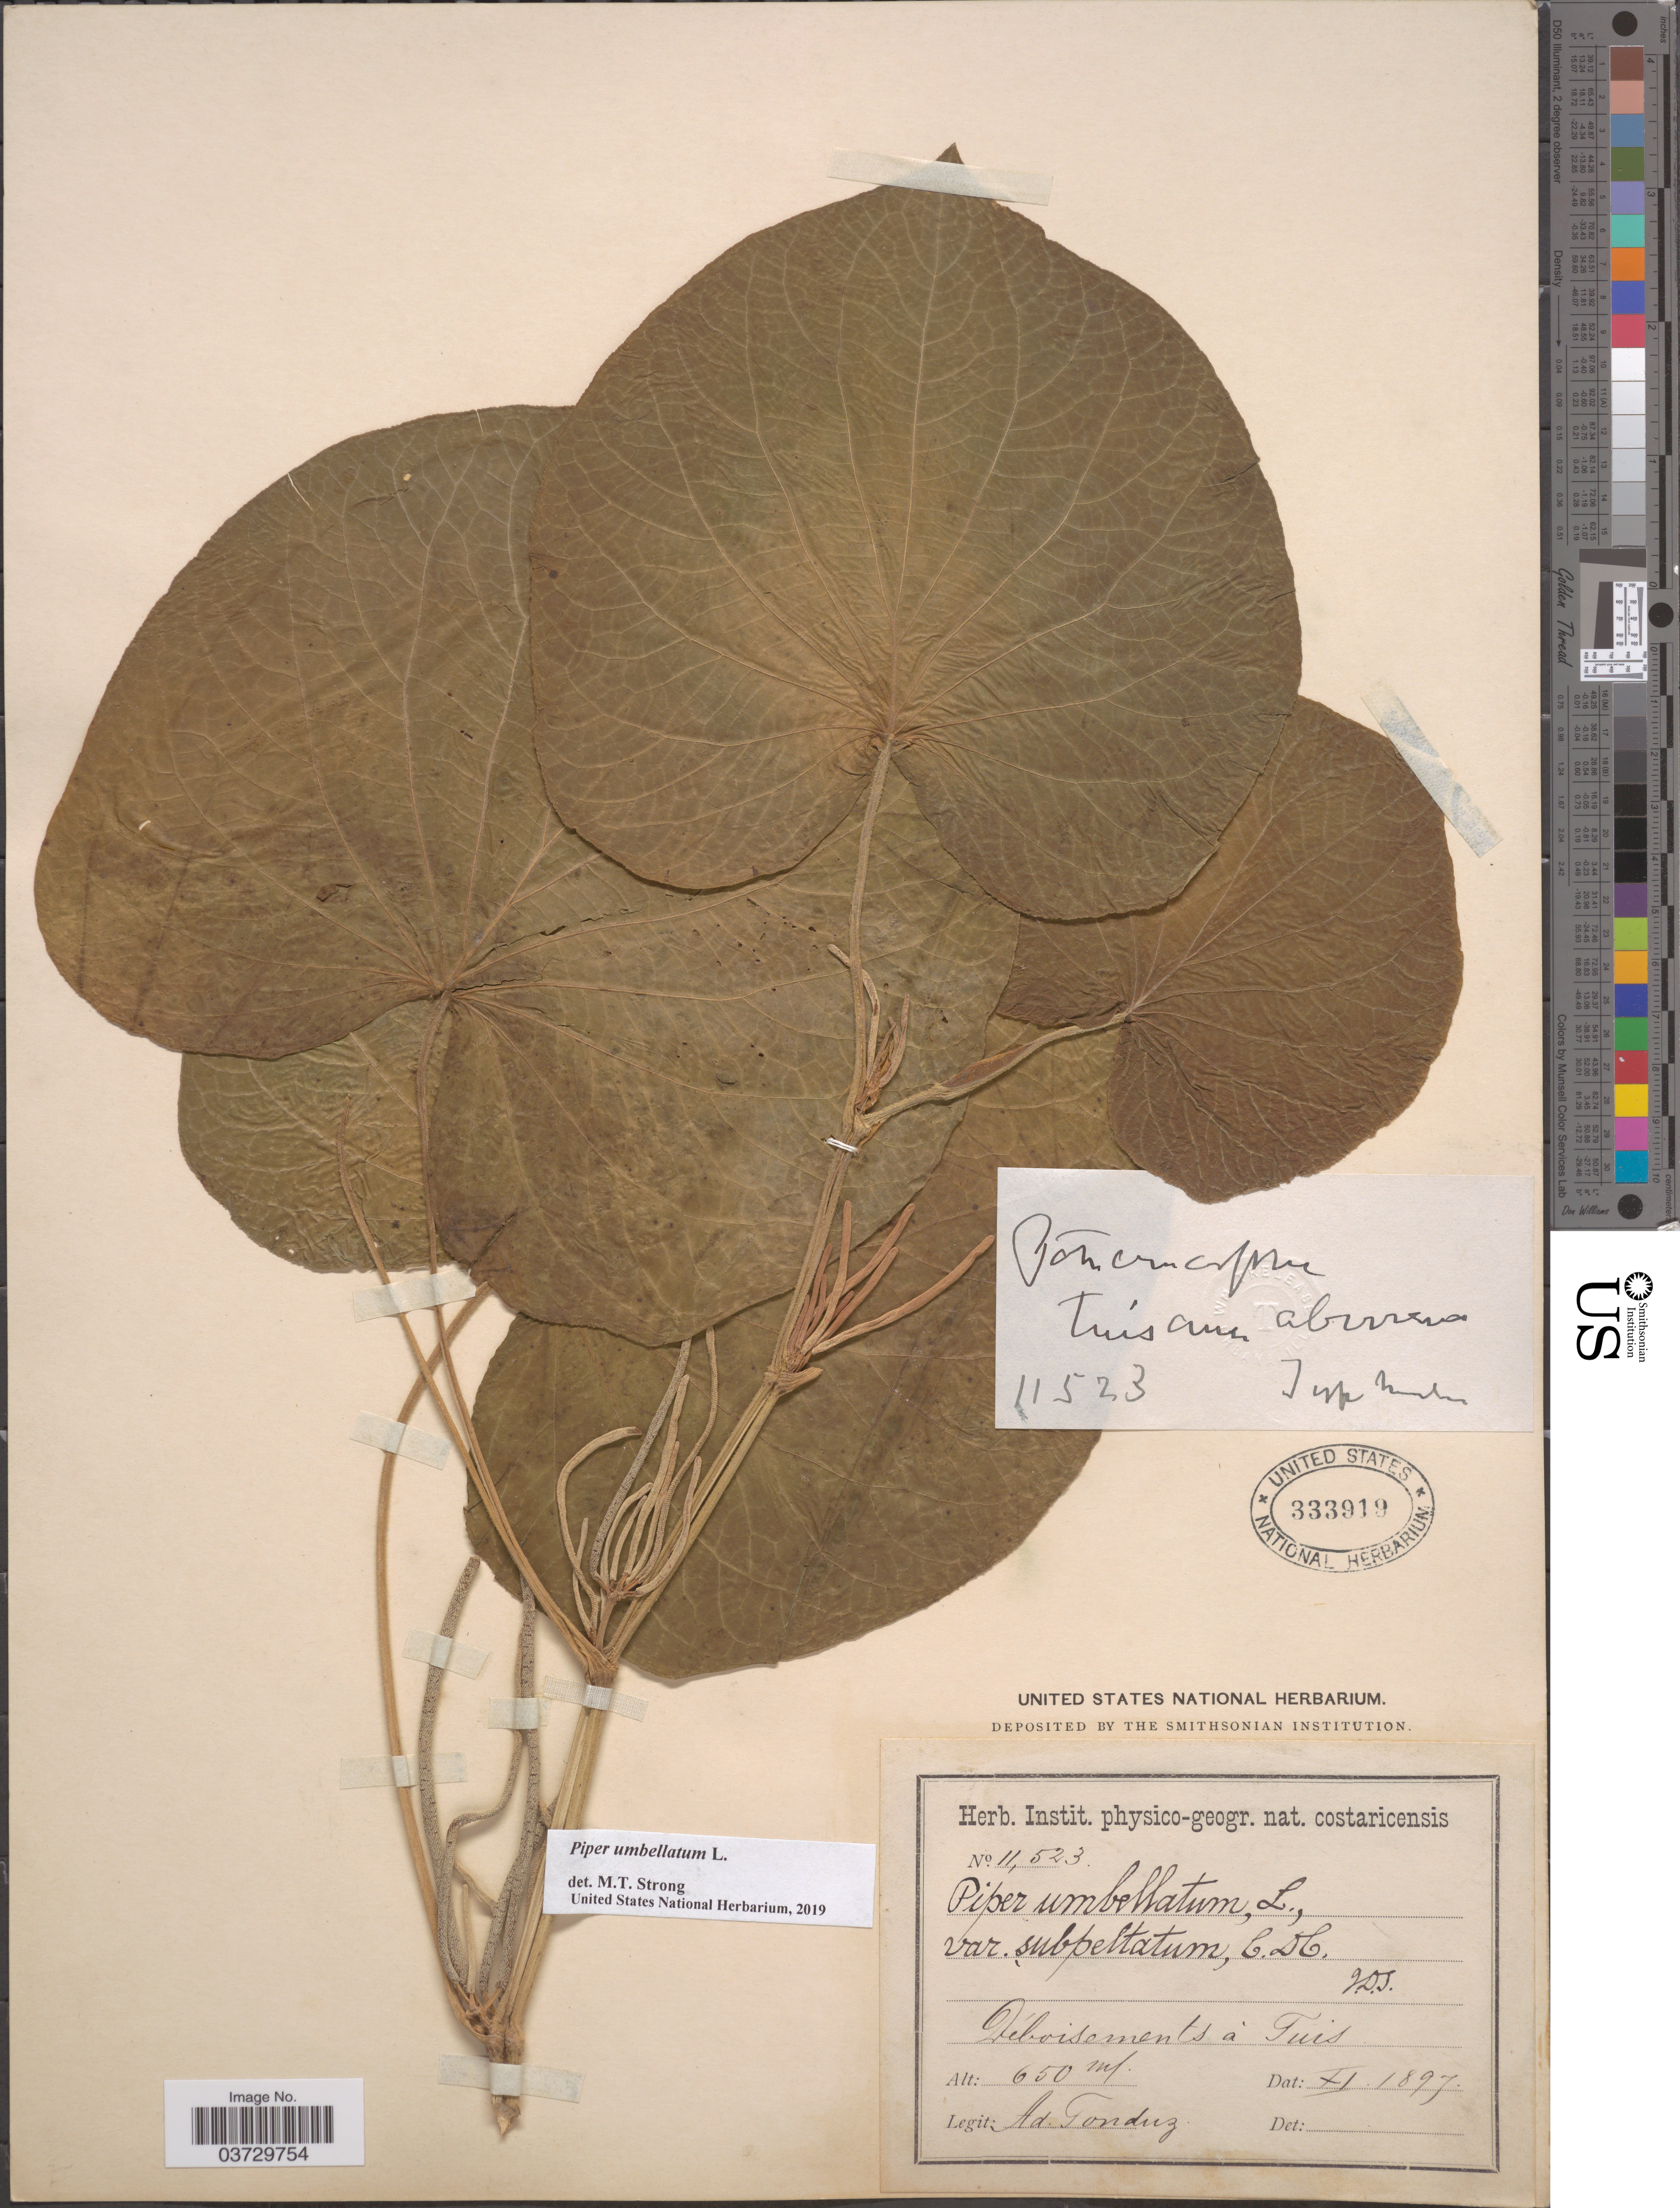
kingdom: Plantae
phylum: Tracheophyta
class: Magnoliopsida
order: Piperales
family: Piperaceae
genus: Piper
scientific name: Piper umbellatum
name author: L.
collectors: A. Tonduz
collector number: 11523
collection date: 1897-11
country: Costa Rica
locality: Déboisements à Tuis.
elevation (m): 650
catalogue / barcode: US 333919